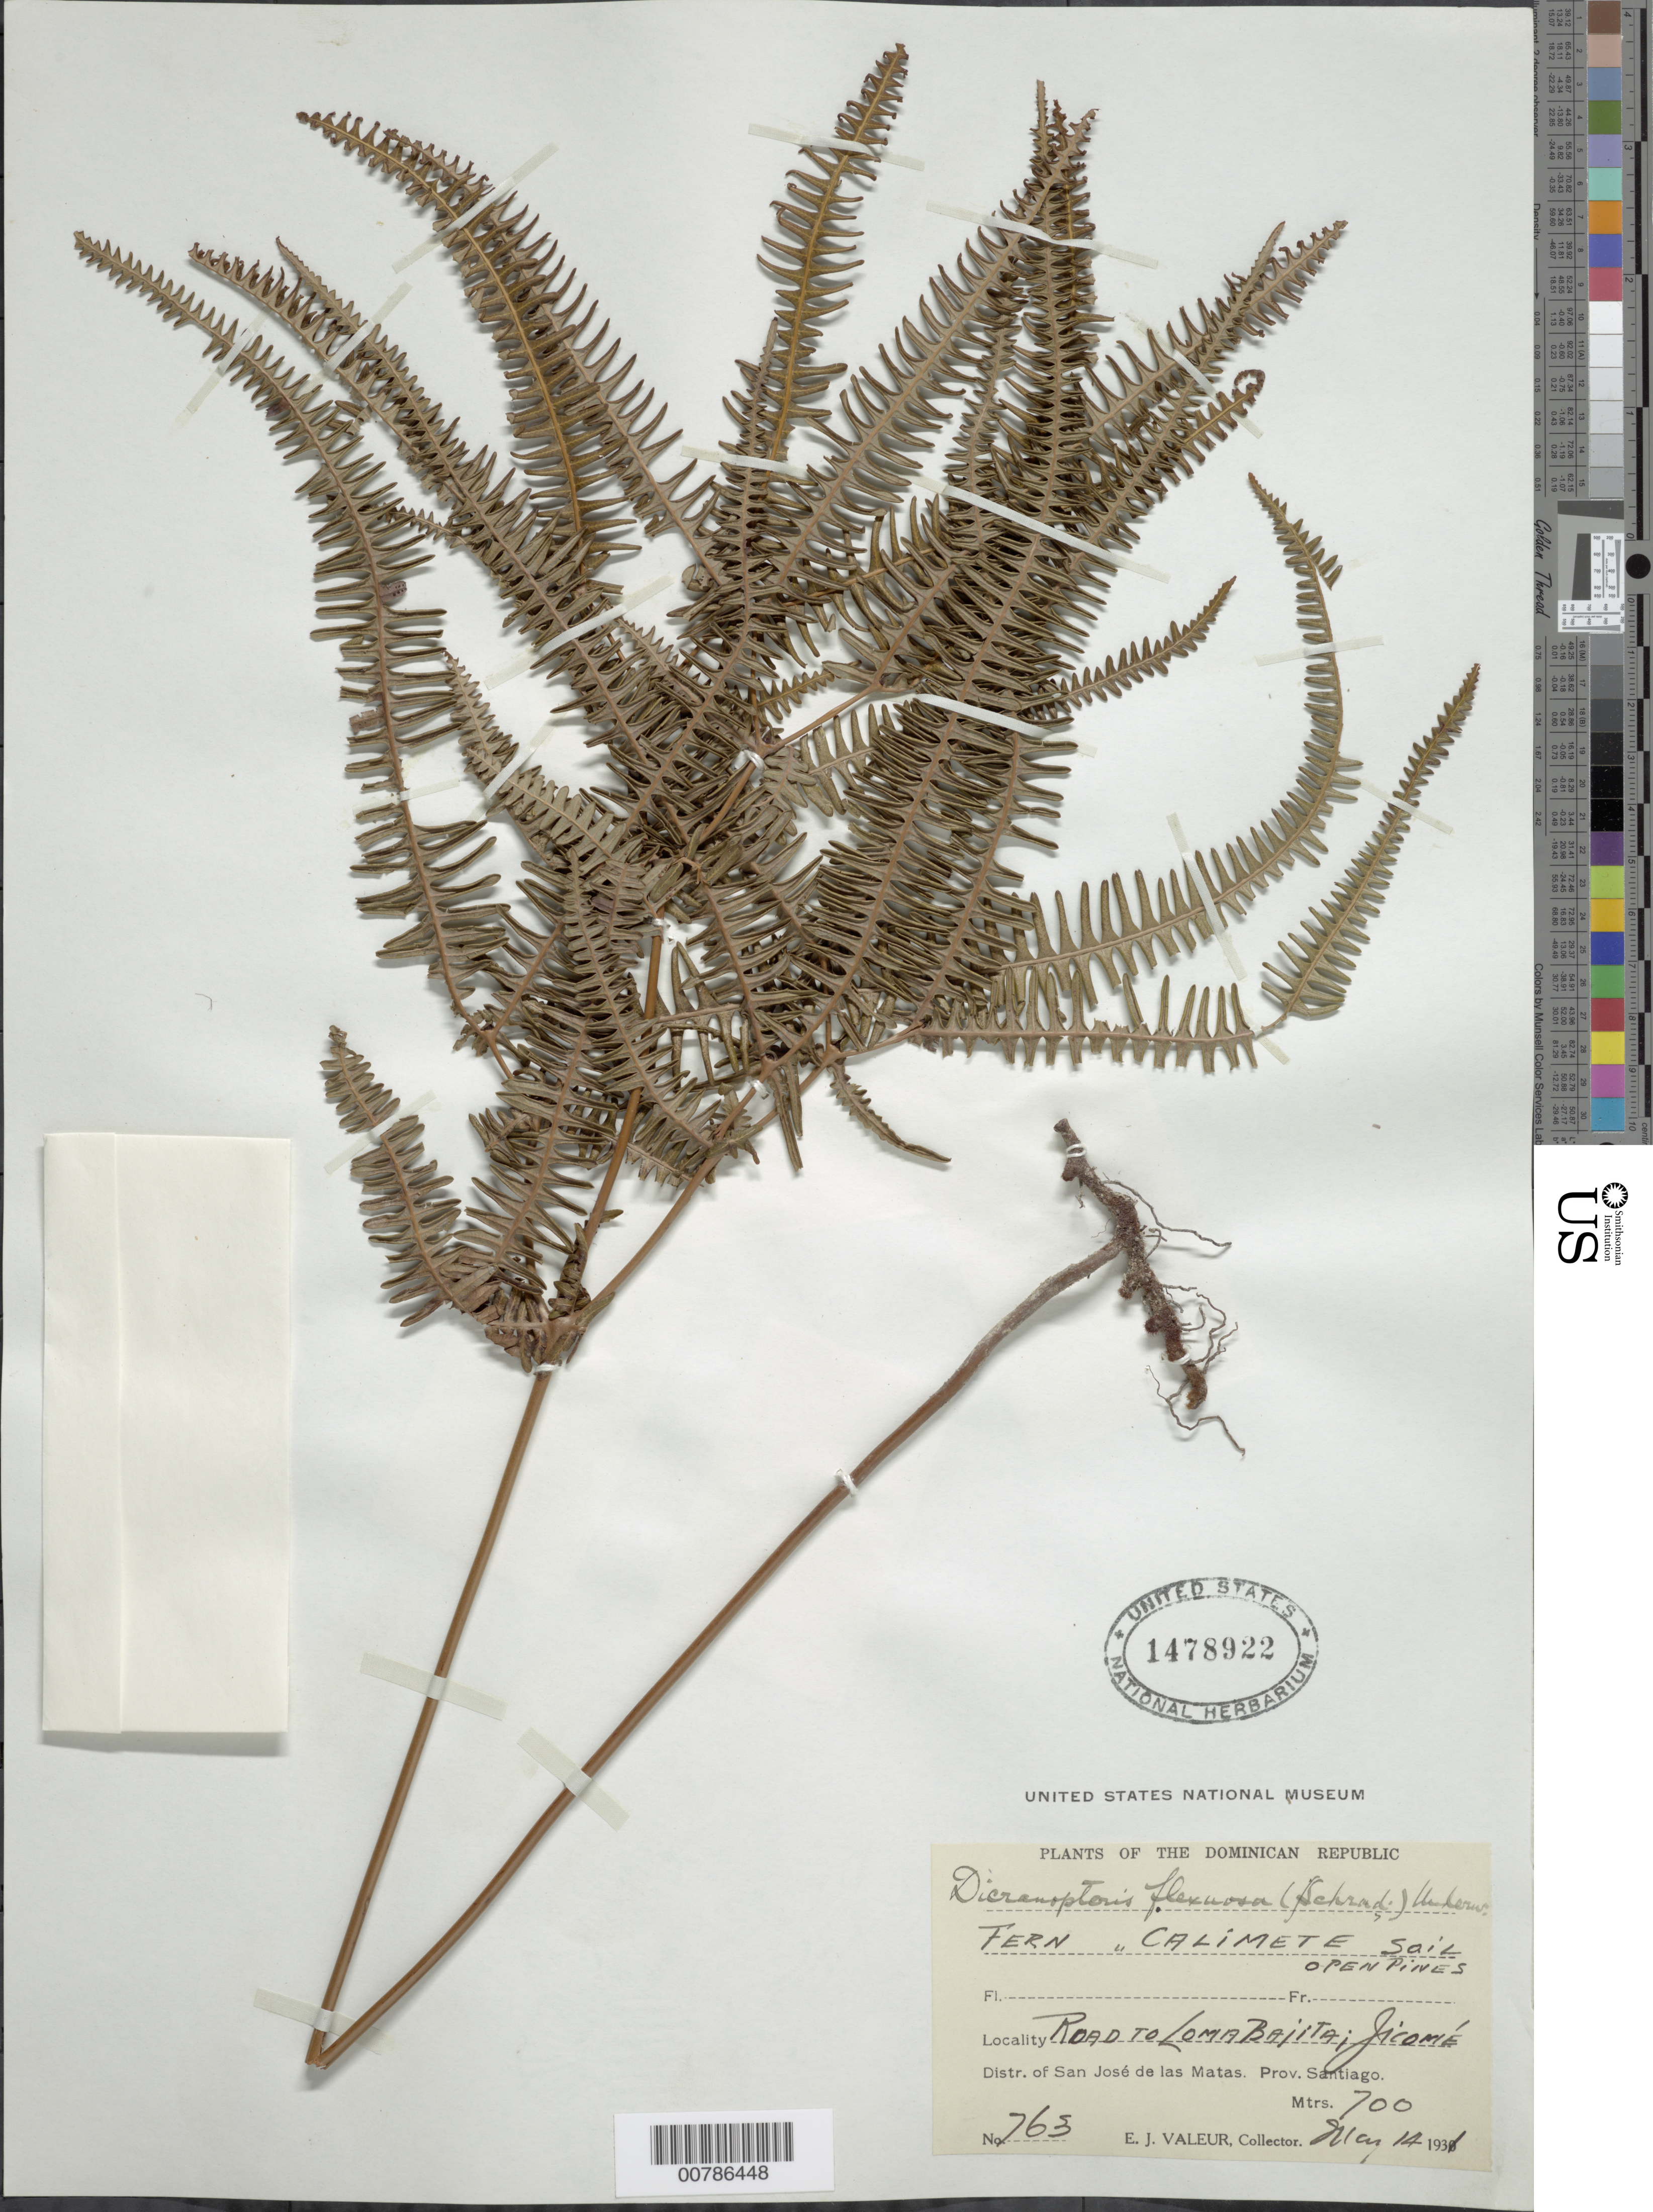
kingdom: Plantae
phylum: Tracheophyta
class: Polypodiopsida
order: Gleicheniales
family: Gleicheniaceae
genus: Dicranopteris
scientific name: Dicranopteris flexuosa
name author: (Schrad.) Underw.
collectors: E. Valeur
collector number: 763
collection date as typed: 14 May 1931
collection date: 1931-05-14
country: Dominican Republic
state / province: Santiago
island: Hispaniola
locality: Dist. San José de las Matas, road to Loma Bajita, Jicomé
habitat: Calimete soil, open pines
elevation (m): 700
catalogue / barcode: US 1478922